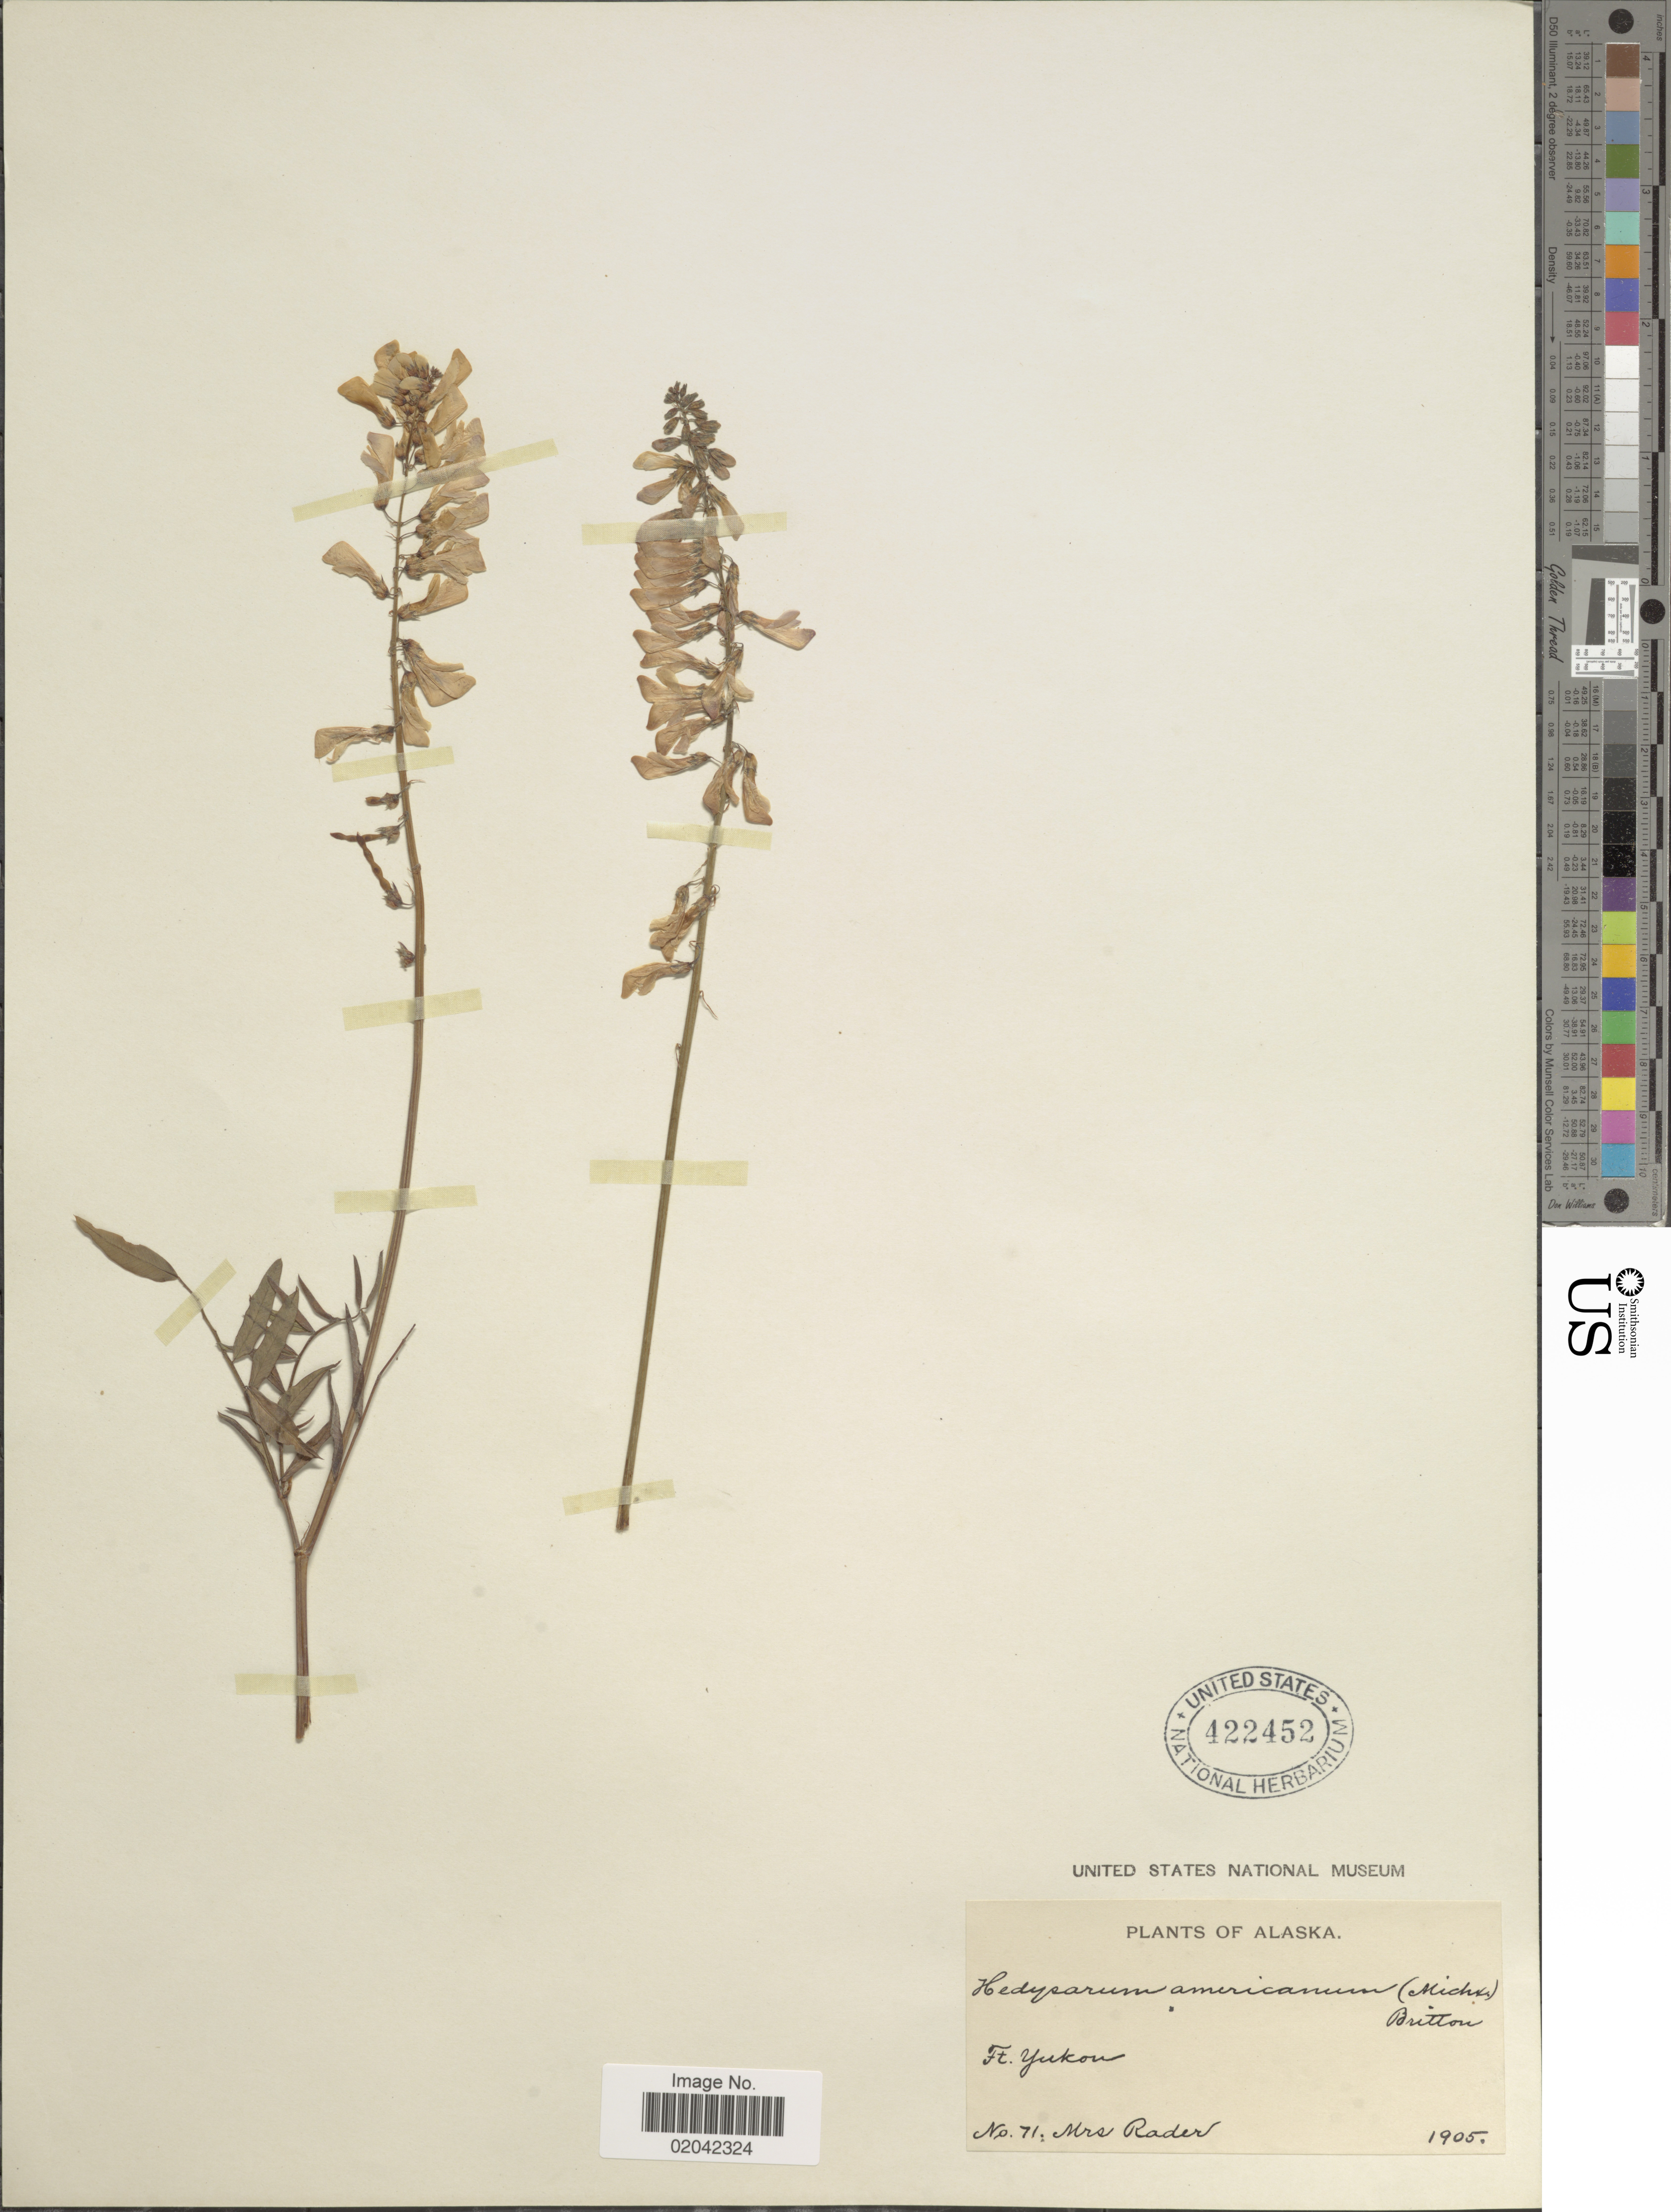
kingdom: Plantae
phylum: Tracheophyta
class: Magnoliopsida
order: Fabales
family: Fabaceae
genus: Hedysarum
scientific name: Hedysarum alpinum var. americanum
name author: Michx. ex Pursh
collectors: Mrs. Rader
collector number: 71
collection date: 1905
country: United States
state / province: Alaska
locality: Ft. Yukon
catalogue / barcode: US 422452